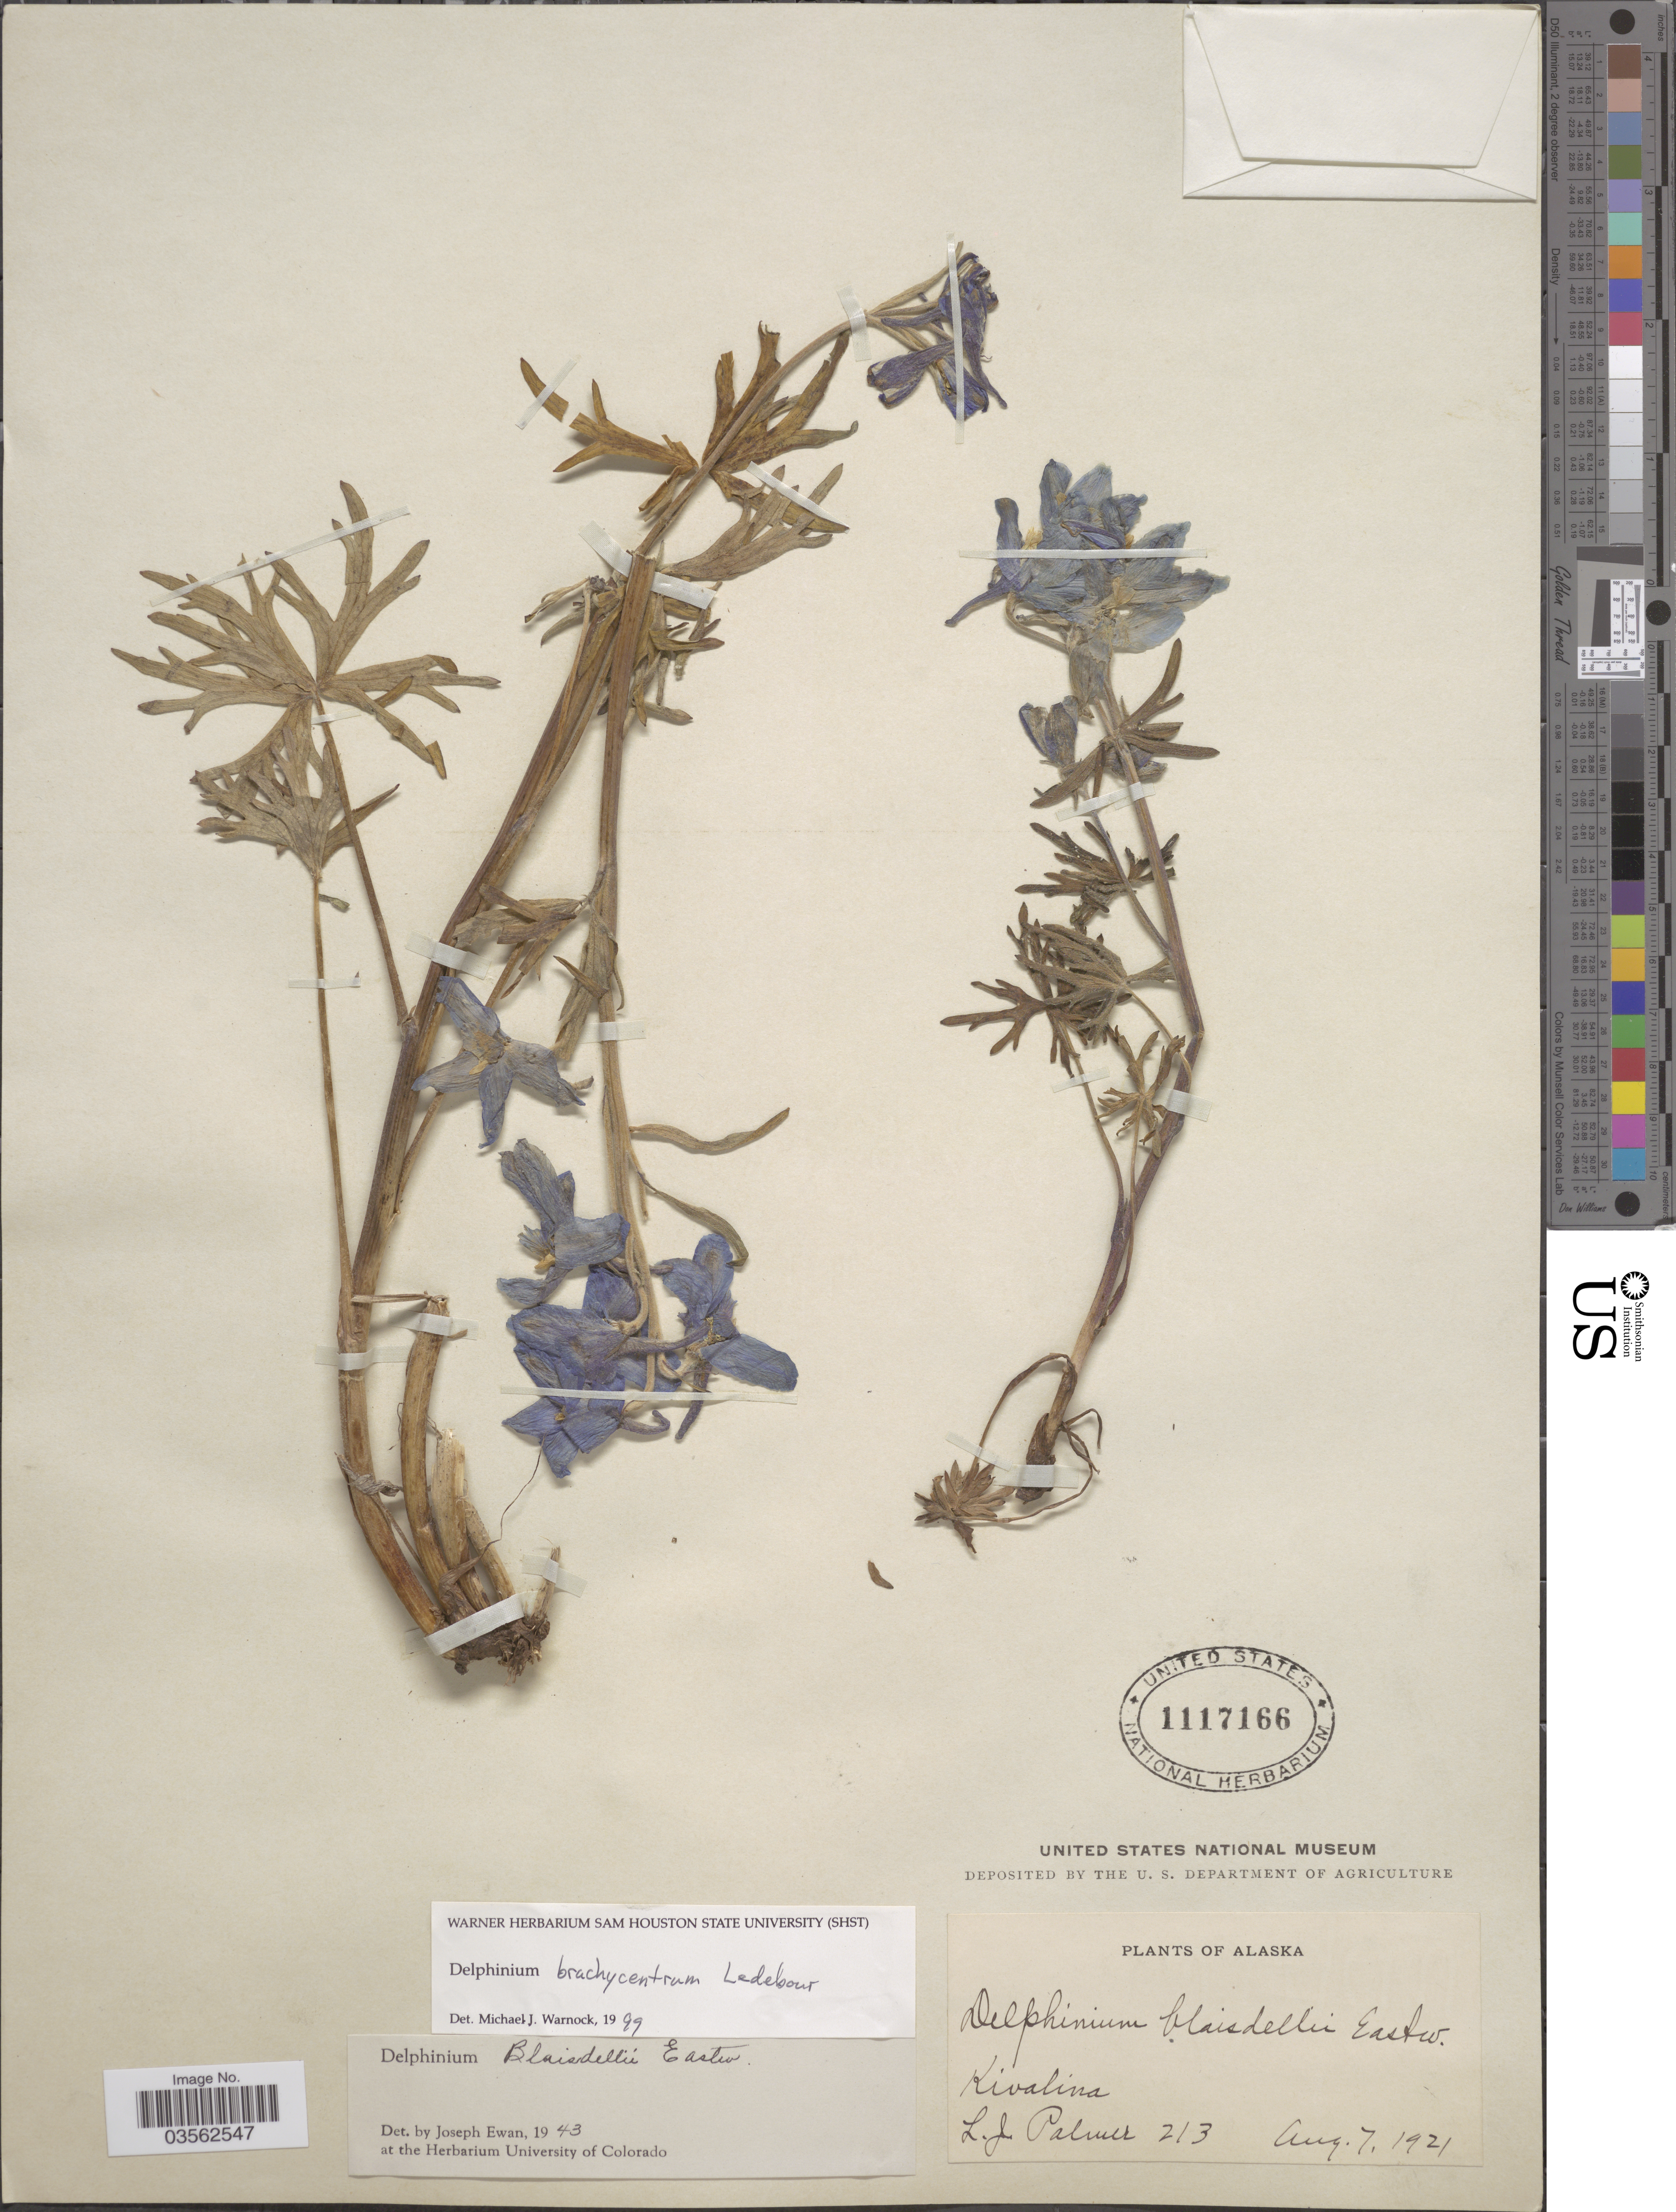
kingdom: Plantae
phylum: Tracheophyta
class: Magnoliopsida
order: Ranunculales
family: Ranunculaceae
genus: Delphinium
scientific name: Delphinium brachycentrum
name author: Ledeb.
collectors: L. J. Palmer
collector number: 213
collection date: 1921-08-07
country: United States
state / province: Alaska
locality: Kivalina.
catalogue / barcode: US 1117166